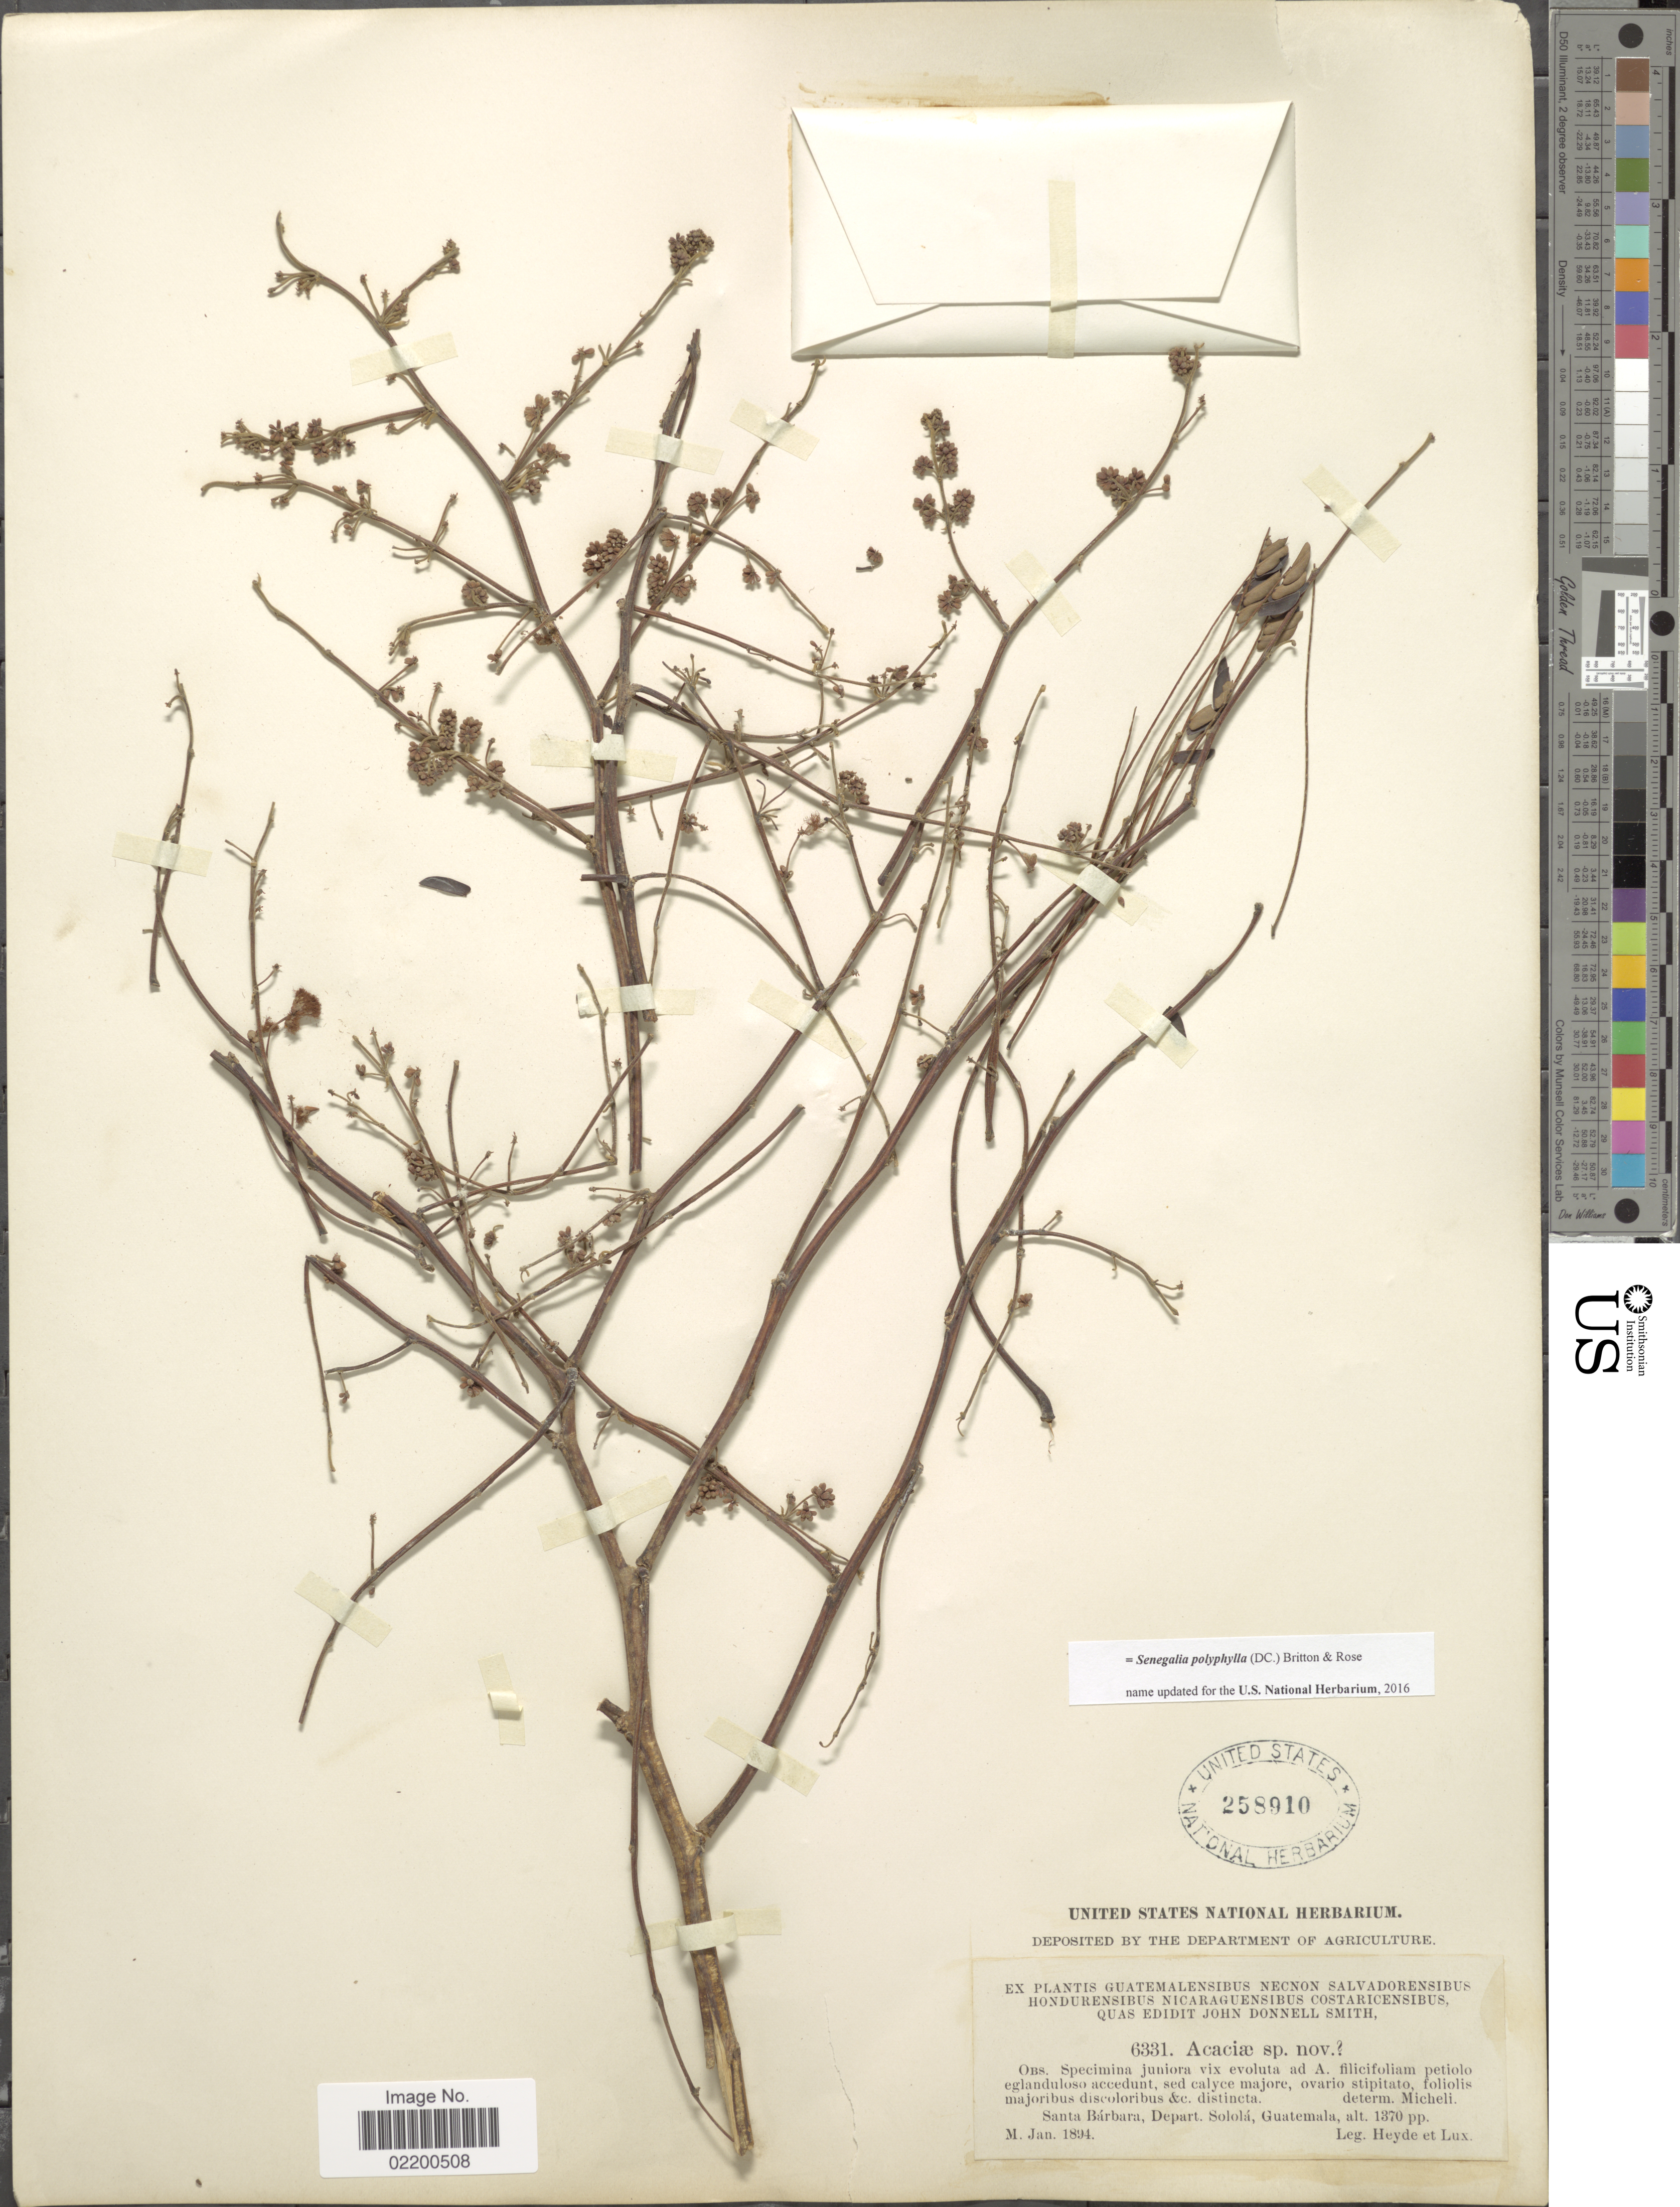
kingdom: Plantae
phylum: Tracheophyta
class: Magnoliopsida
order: Fabales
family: Fabaceae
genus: Senegalia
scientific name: Senegalia polyphylla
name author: (DC.) Britton & Rose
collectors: Heyde & Lux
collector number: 6331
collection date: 1894-01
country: Guatemala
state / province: Sololá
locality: Santa Barbara, Depart. Solola, Guatemala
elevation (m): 418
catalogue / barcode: US 258910